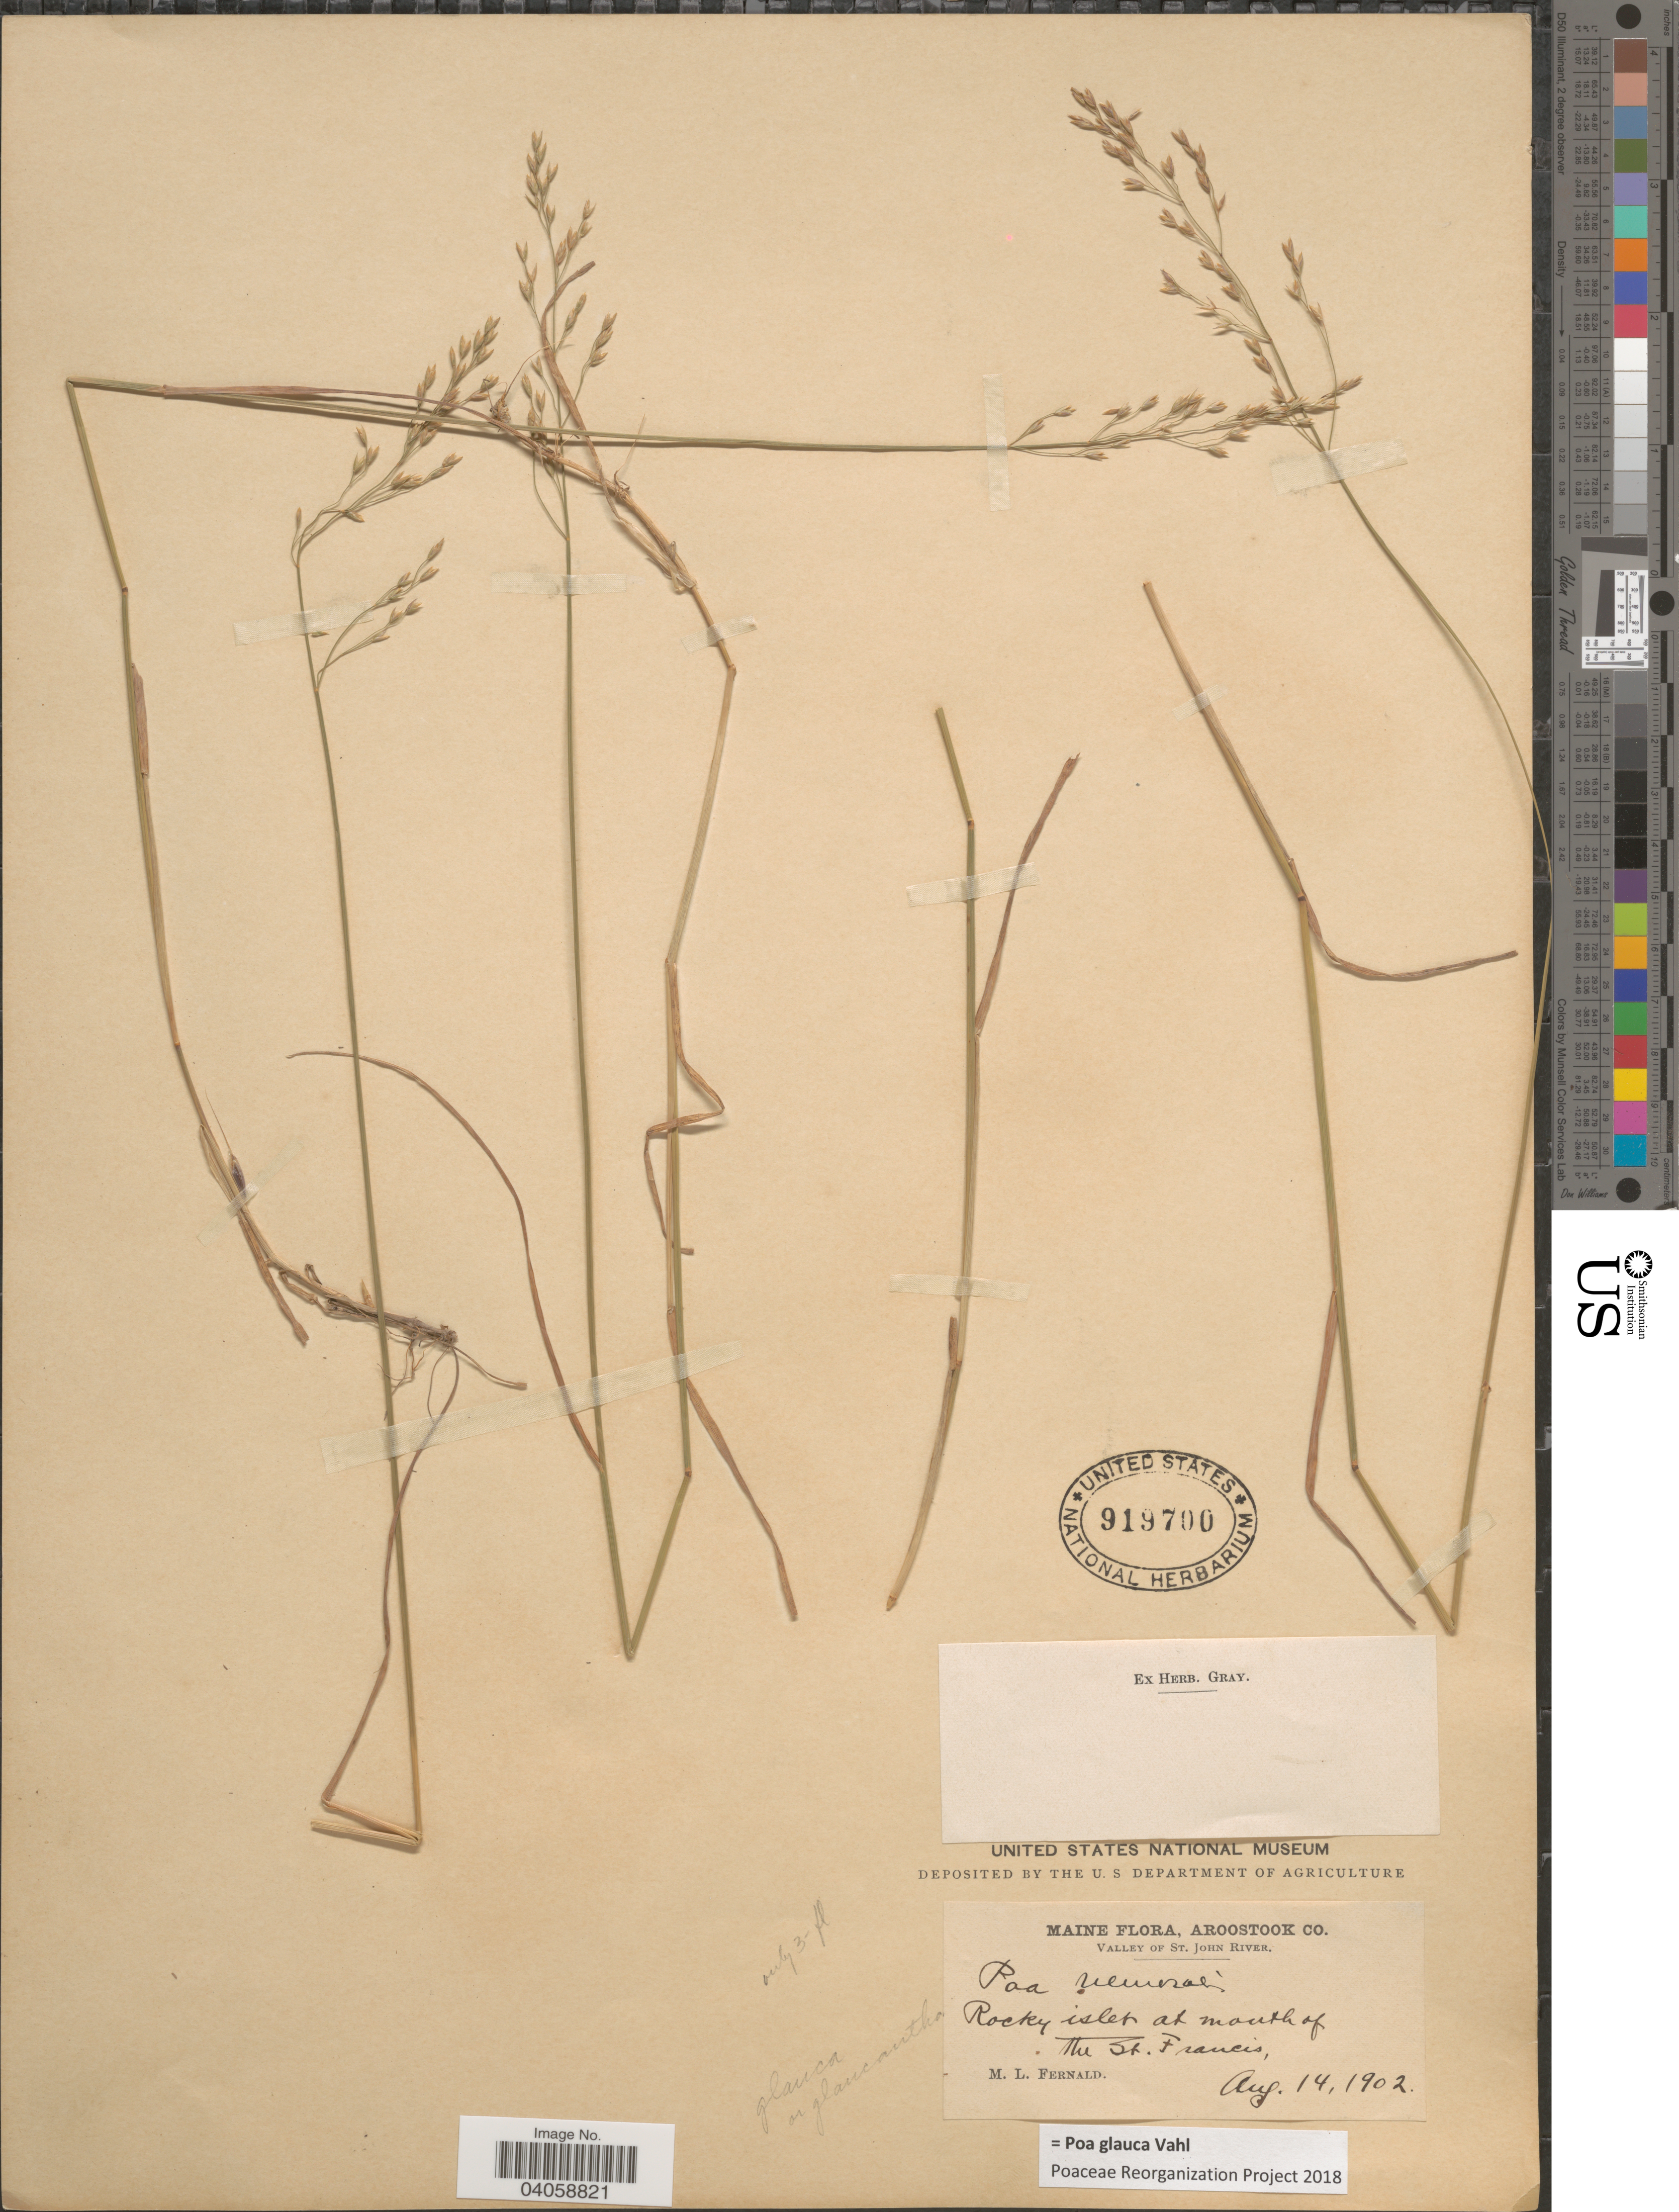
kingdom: Plantae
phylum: Tracheophyta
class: Liliopsida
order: Poales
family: Poaceae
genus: Poa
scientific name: Poa glauca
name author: Vahl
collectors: M. L. Fernald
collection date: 1902-08-14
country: United States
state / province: Maine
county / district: Aroostook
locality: Valley of St. John River. Rocky islet at mouth of the St. Francis.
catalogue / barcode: US 919700